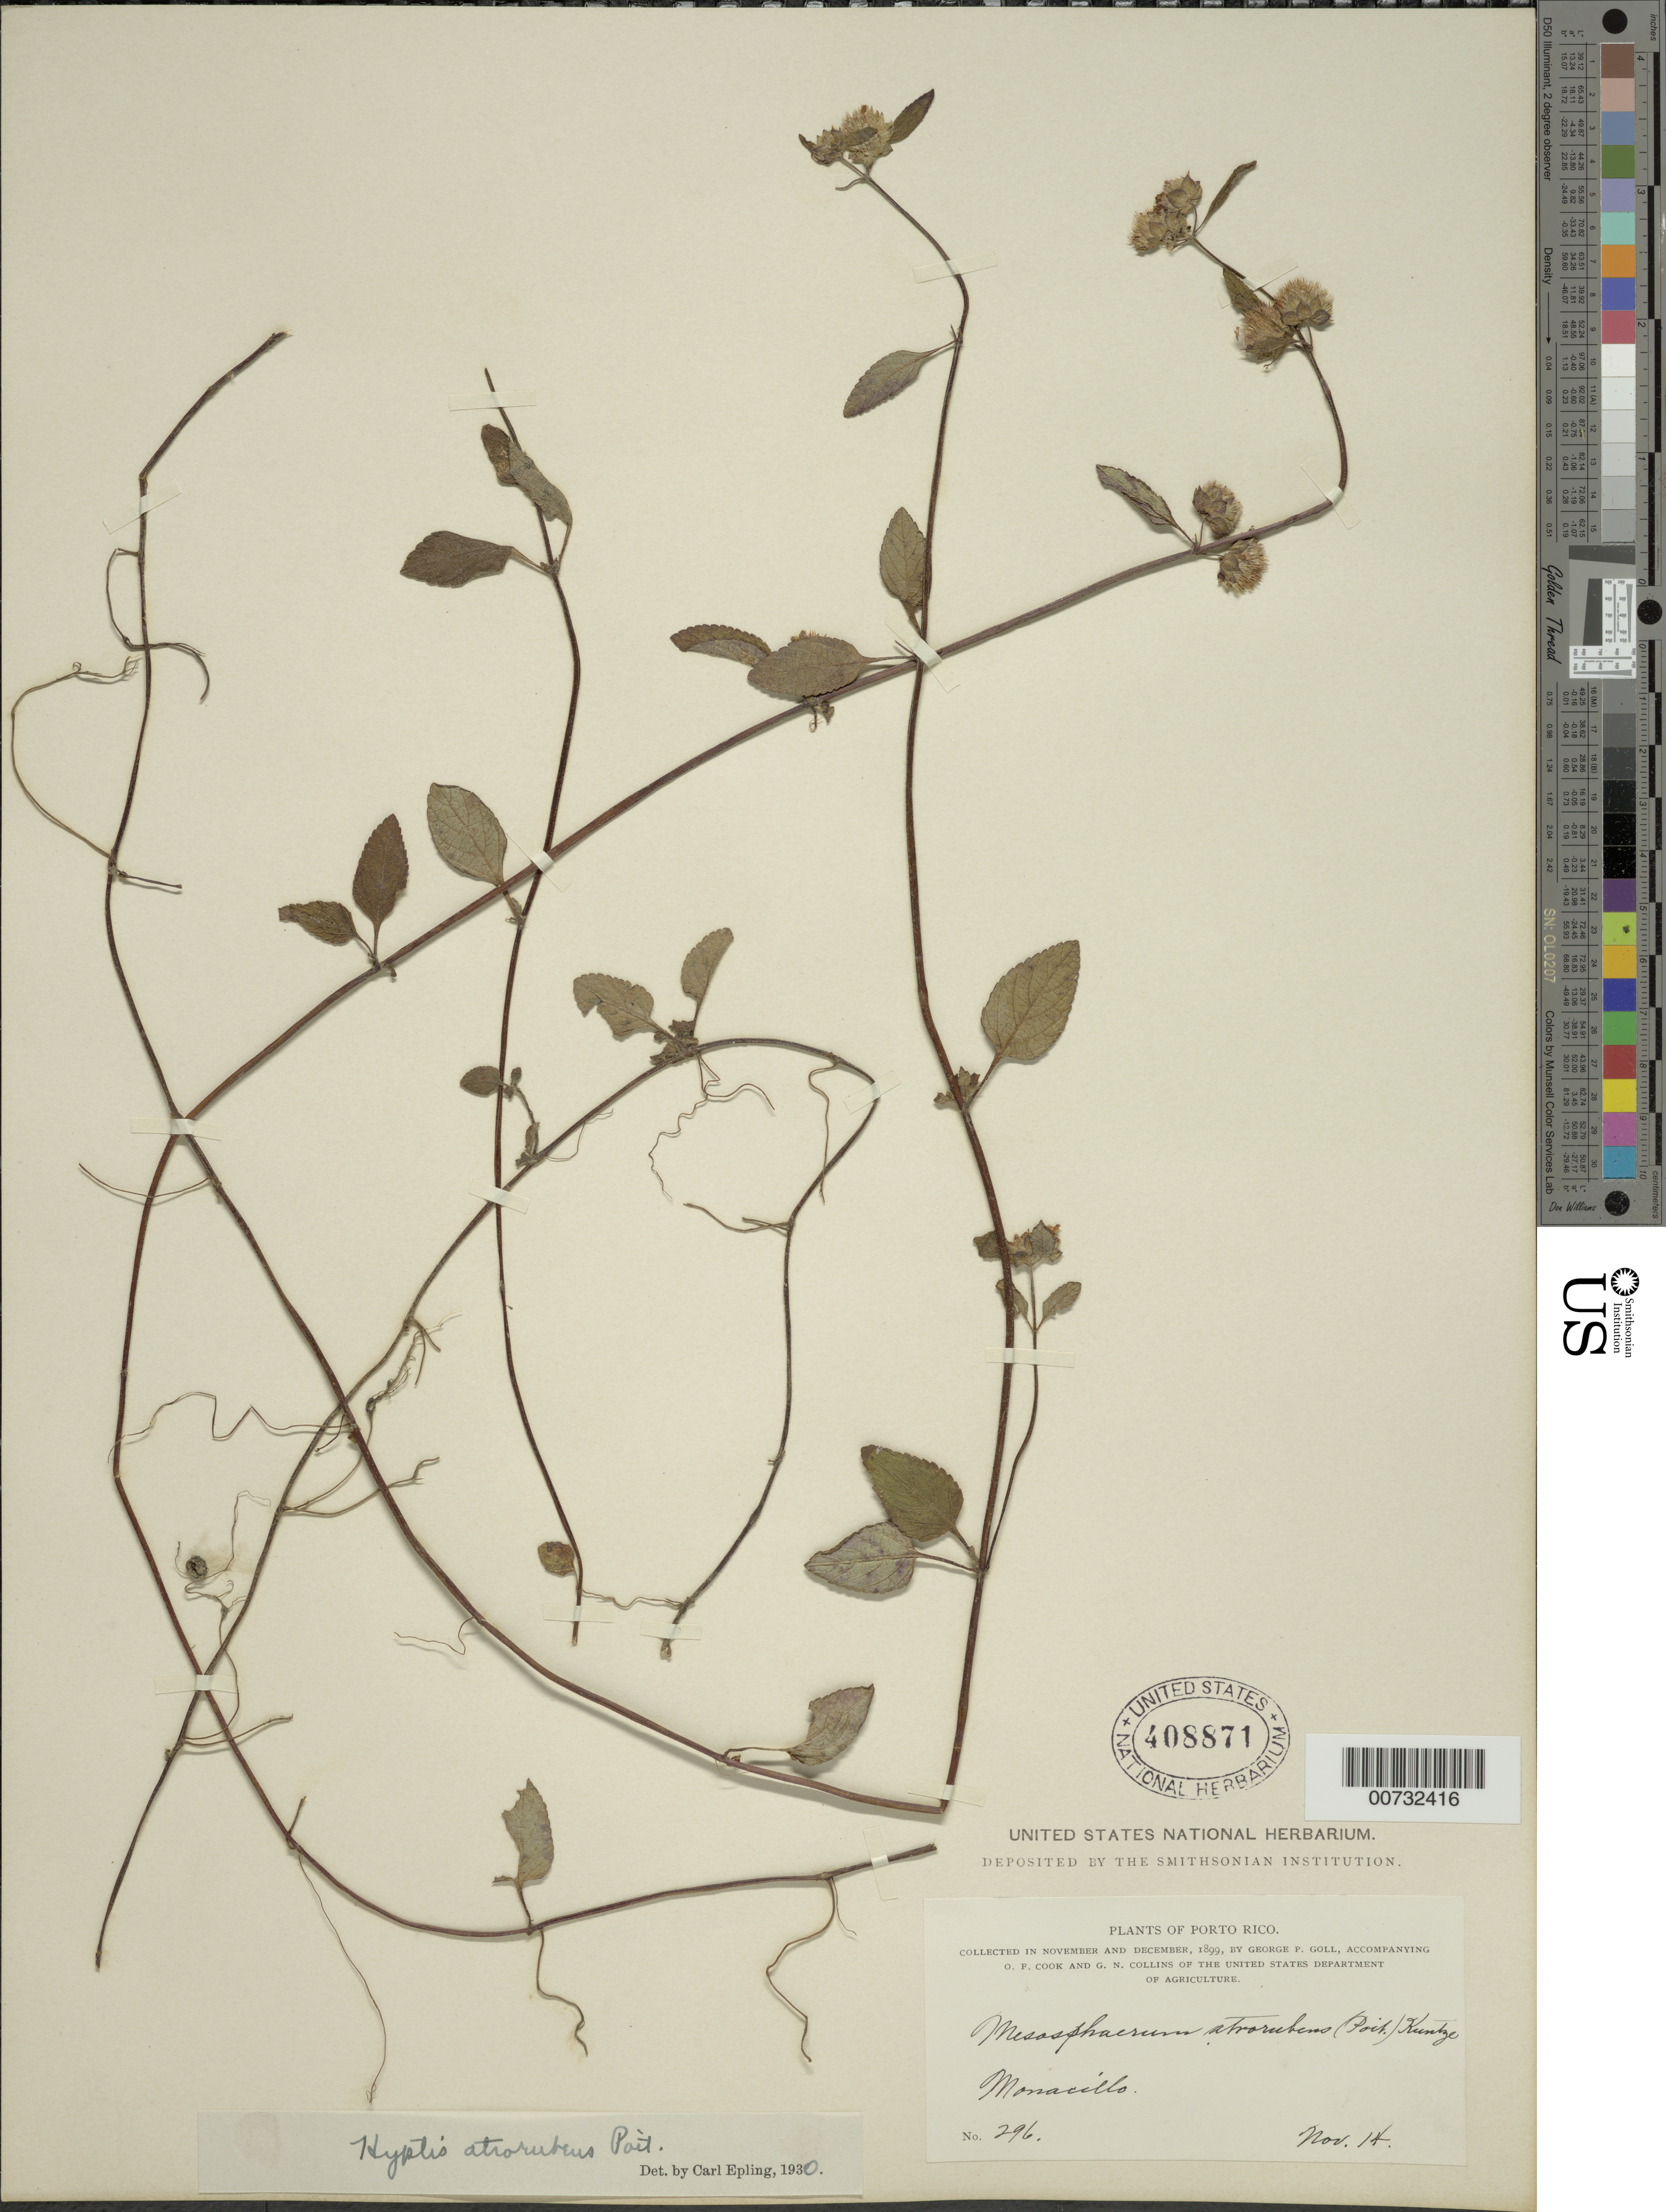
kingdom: Plantae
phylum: Tracheophyta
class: Magnoliopsida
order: Lamiales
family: Lamiaceae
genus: Hyptis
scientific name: Hyptis atrorubens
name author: Poit.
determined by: Epling, C. C.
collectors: G. Goll, O. F. Cook & G. N. Collins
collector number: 296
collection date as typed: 14 Nov 1899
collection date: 1899-11-14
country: Puerto Rico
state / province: San Juan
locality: Monacillo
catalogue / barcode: US 408871